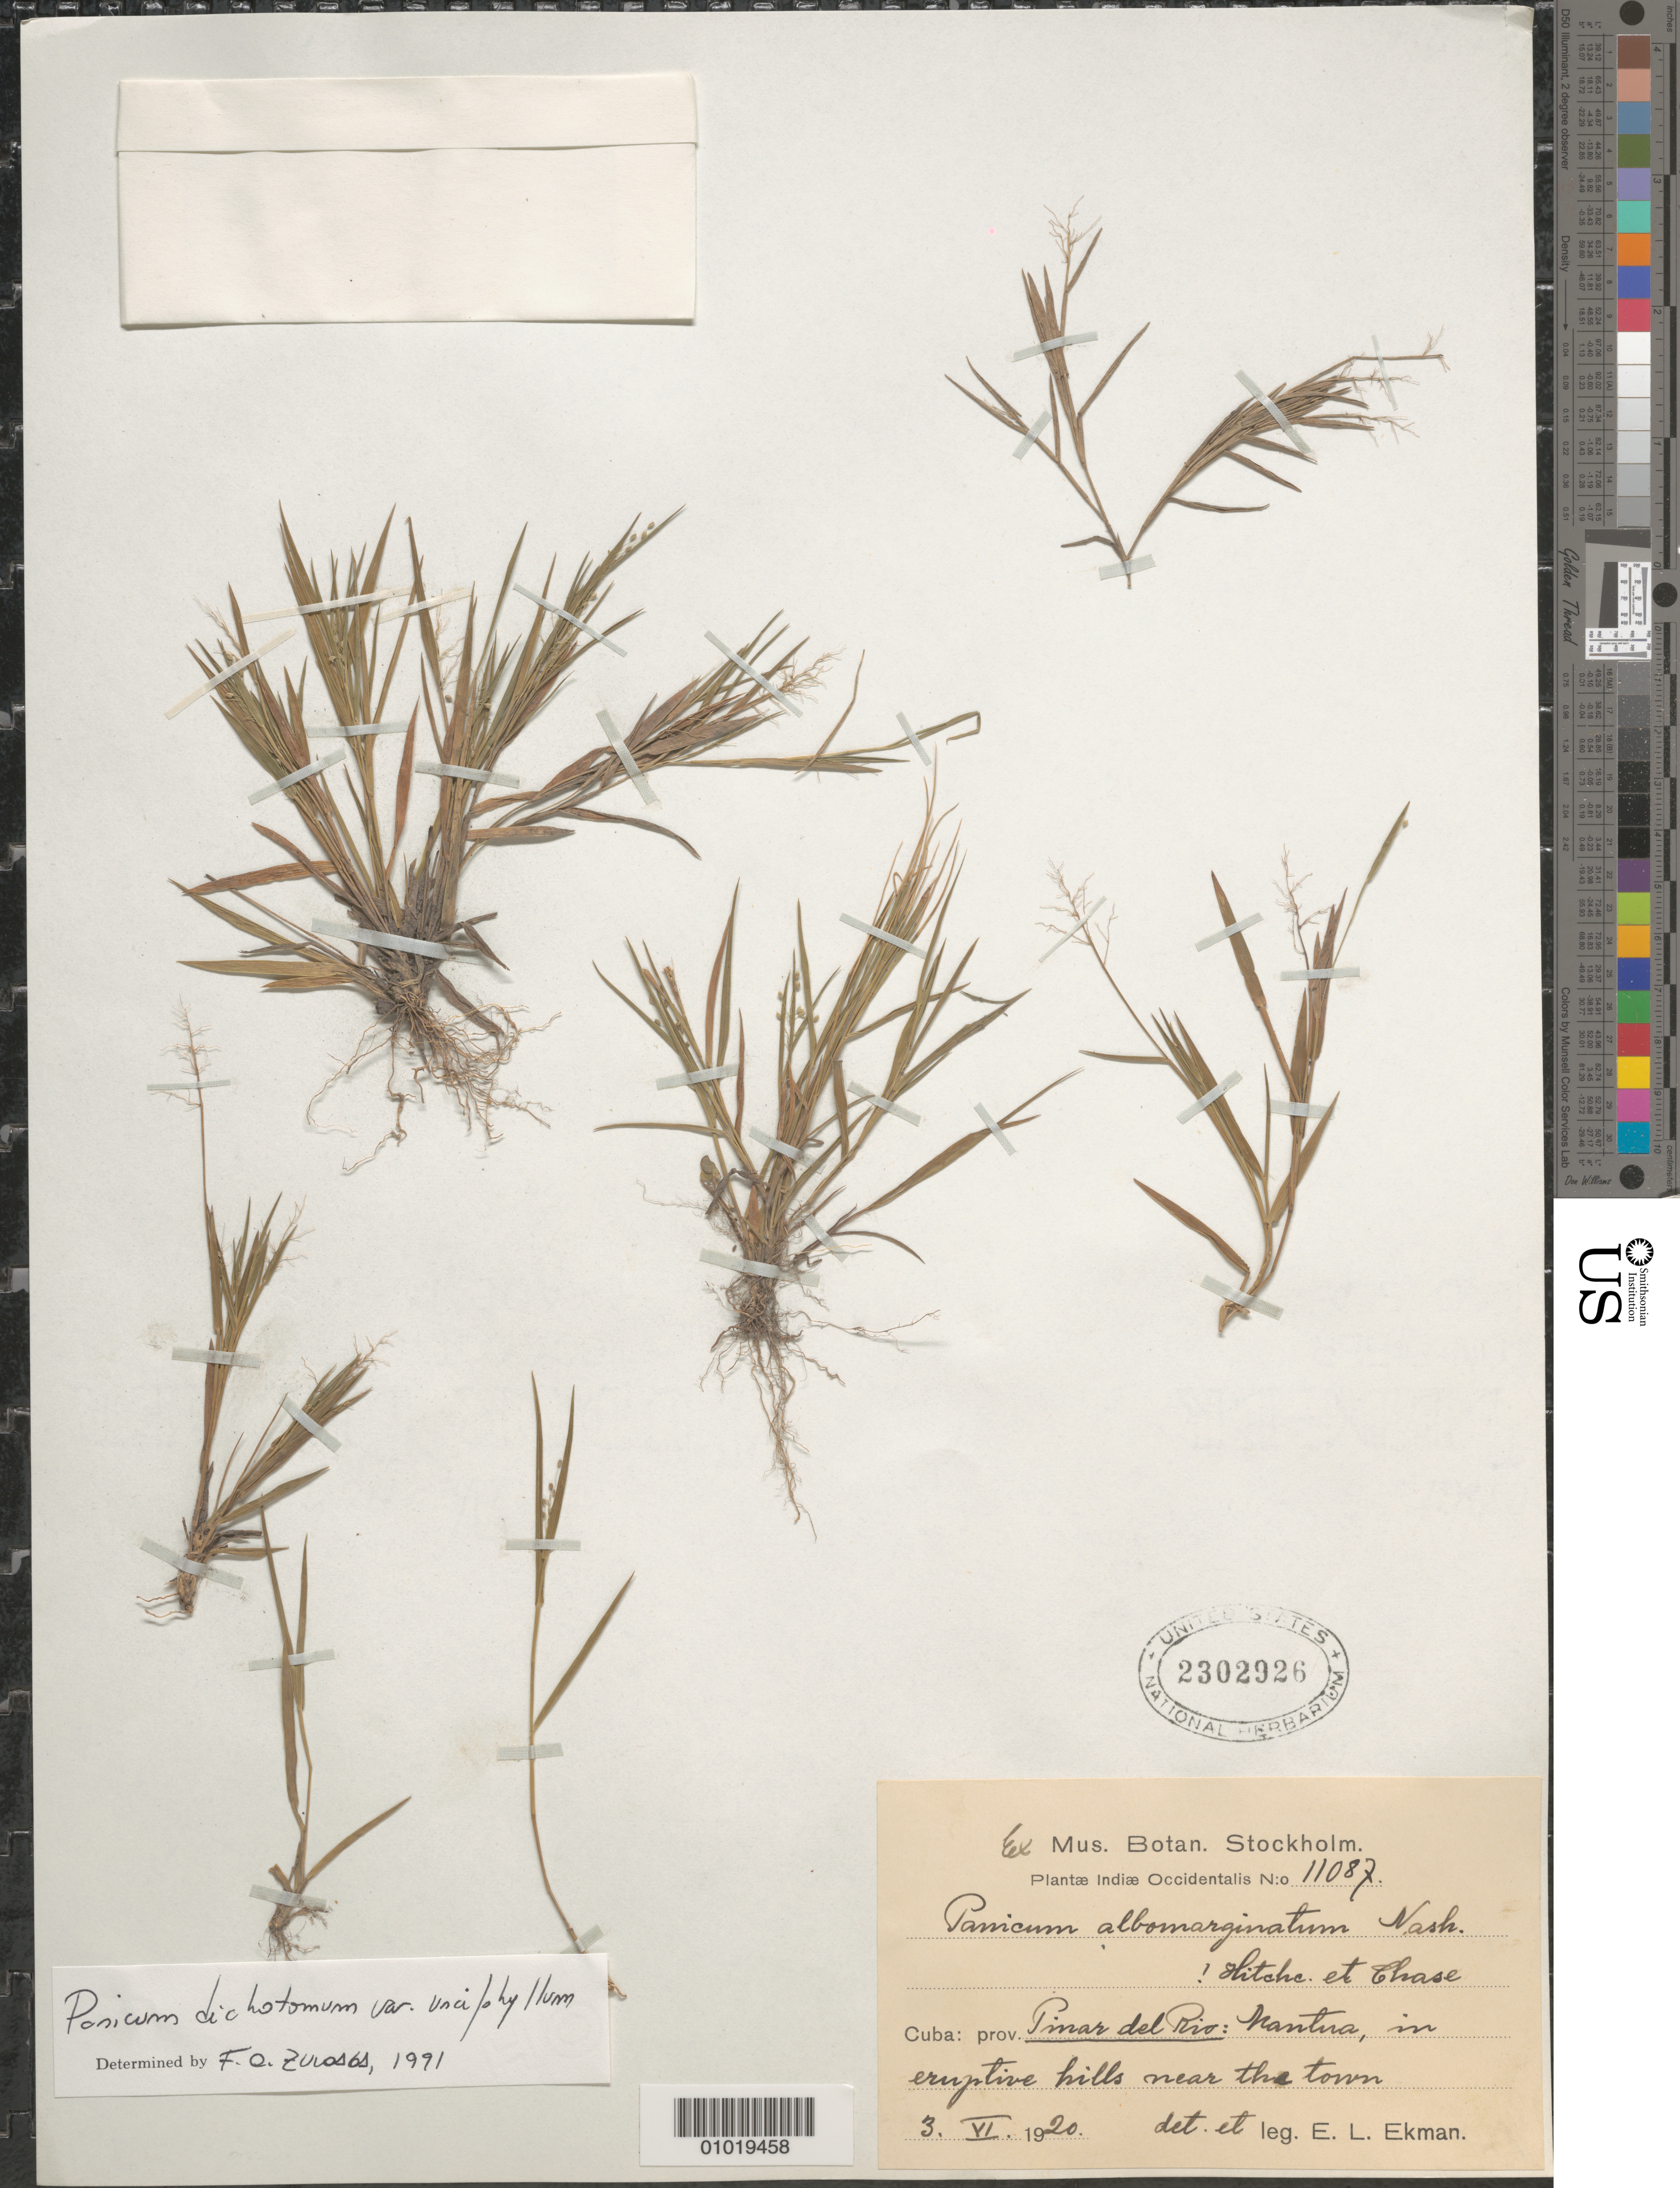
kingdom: Plantae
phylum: Tracheophyta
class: Liliopsida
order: Poales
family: Poaceae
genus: Panicum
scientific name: Panicum dichotomum var. unciphyllum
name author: (Trin.) Wipff & S.D. Jones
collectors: E. L. Ekman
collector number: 11087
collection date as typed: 03 Jun 1920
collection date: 1920-06-03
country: Cuba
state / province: Pinar del Rio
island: Cuba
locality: Mantua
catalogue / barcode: US 2302926